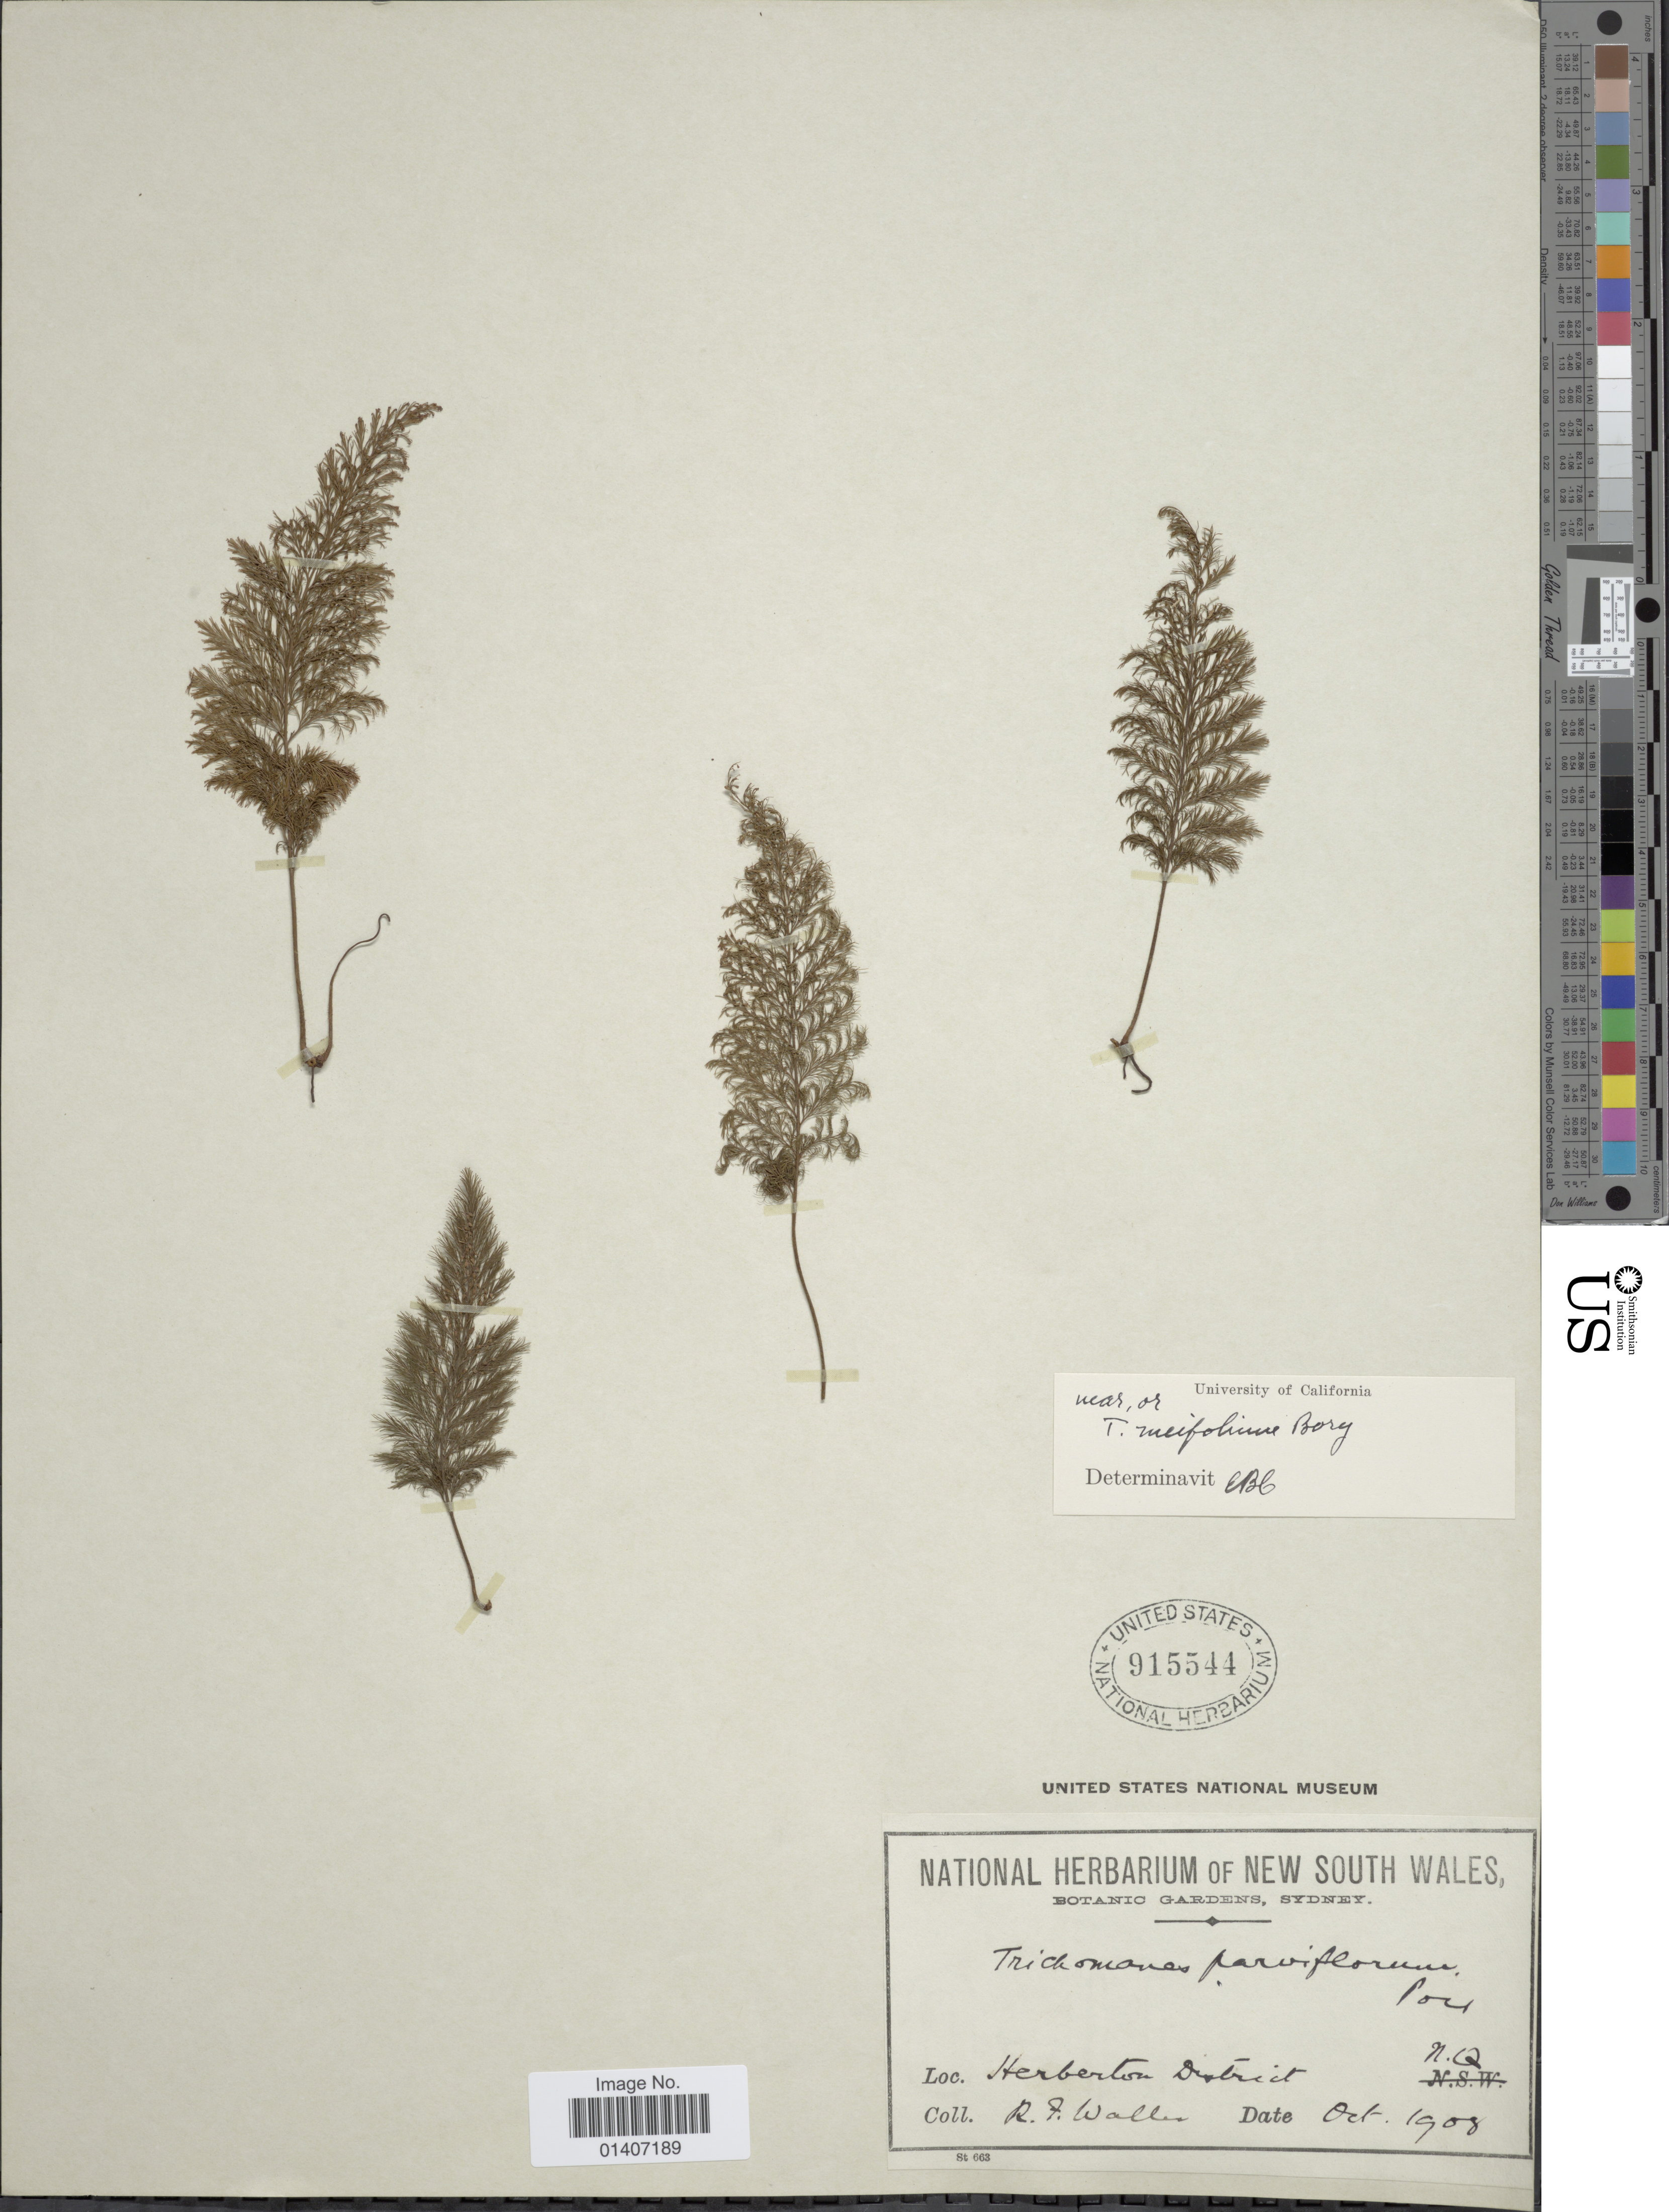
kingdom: Plantae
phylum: Tracheophyta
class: Polypodiopsida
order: Hymenophyllales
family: Hymenophyllaceae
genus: Abrodictyum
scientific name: Abrodictyum meifolium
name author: (Bory) Ebihara & K. Iwats.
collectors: R. Walles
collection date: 1908-10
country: Australia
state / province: Queensland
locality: Herberton District, N.Q.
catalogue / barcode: US 915544